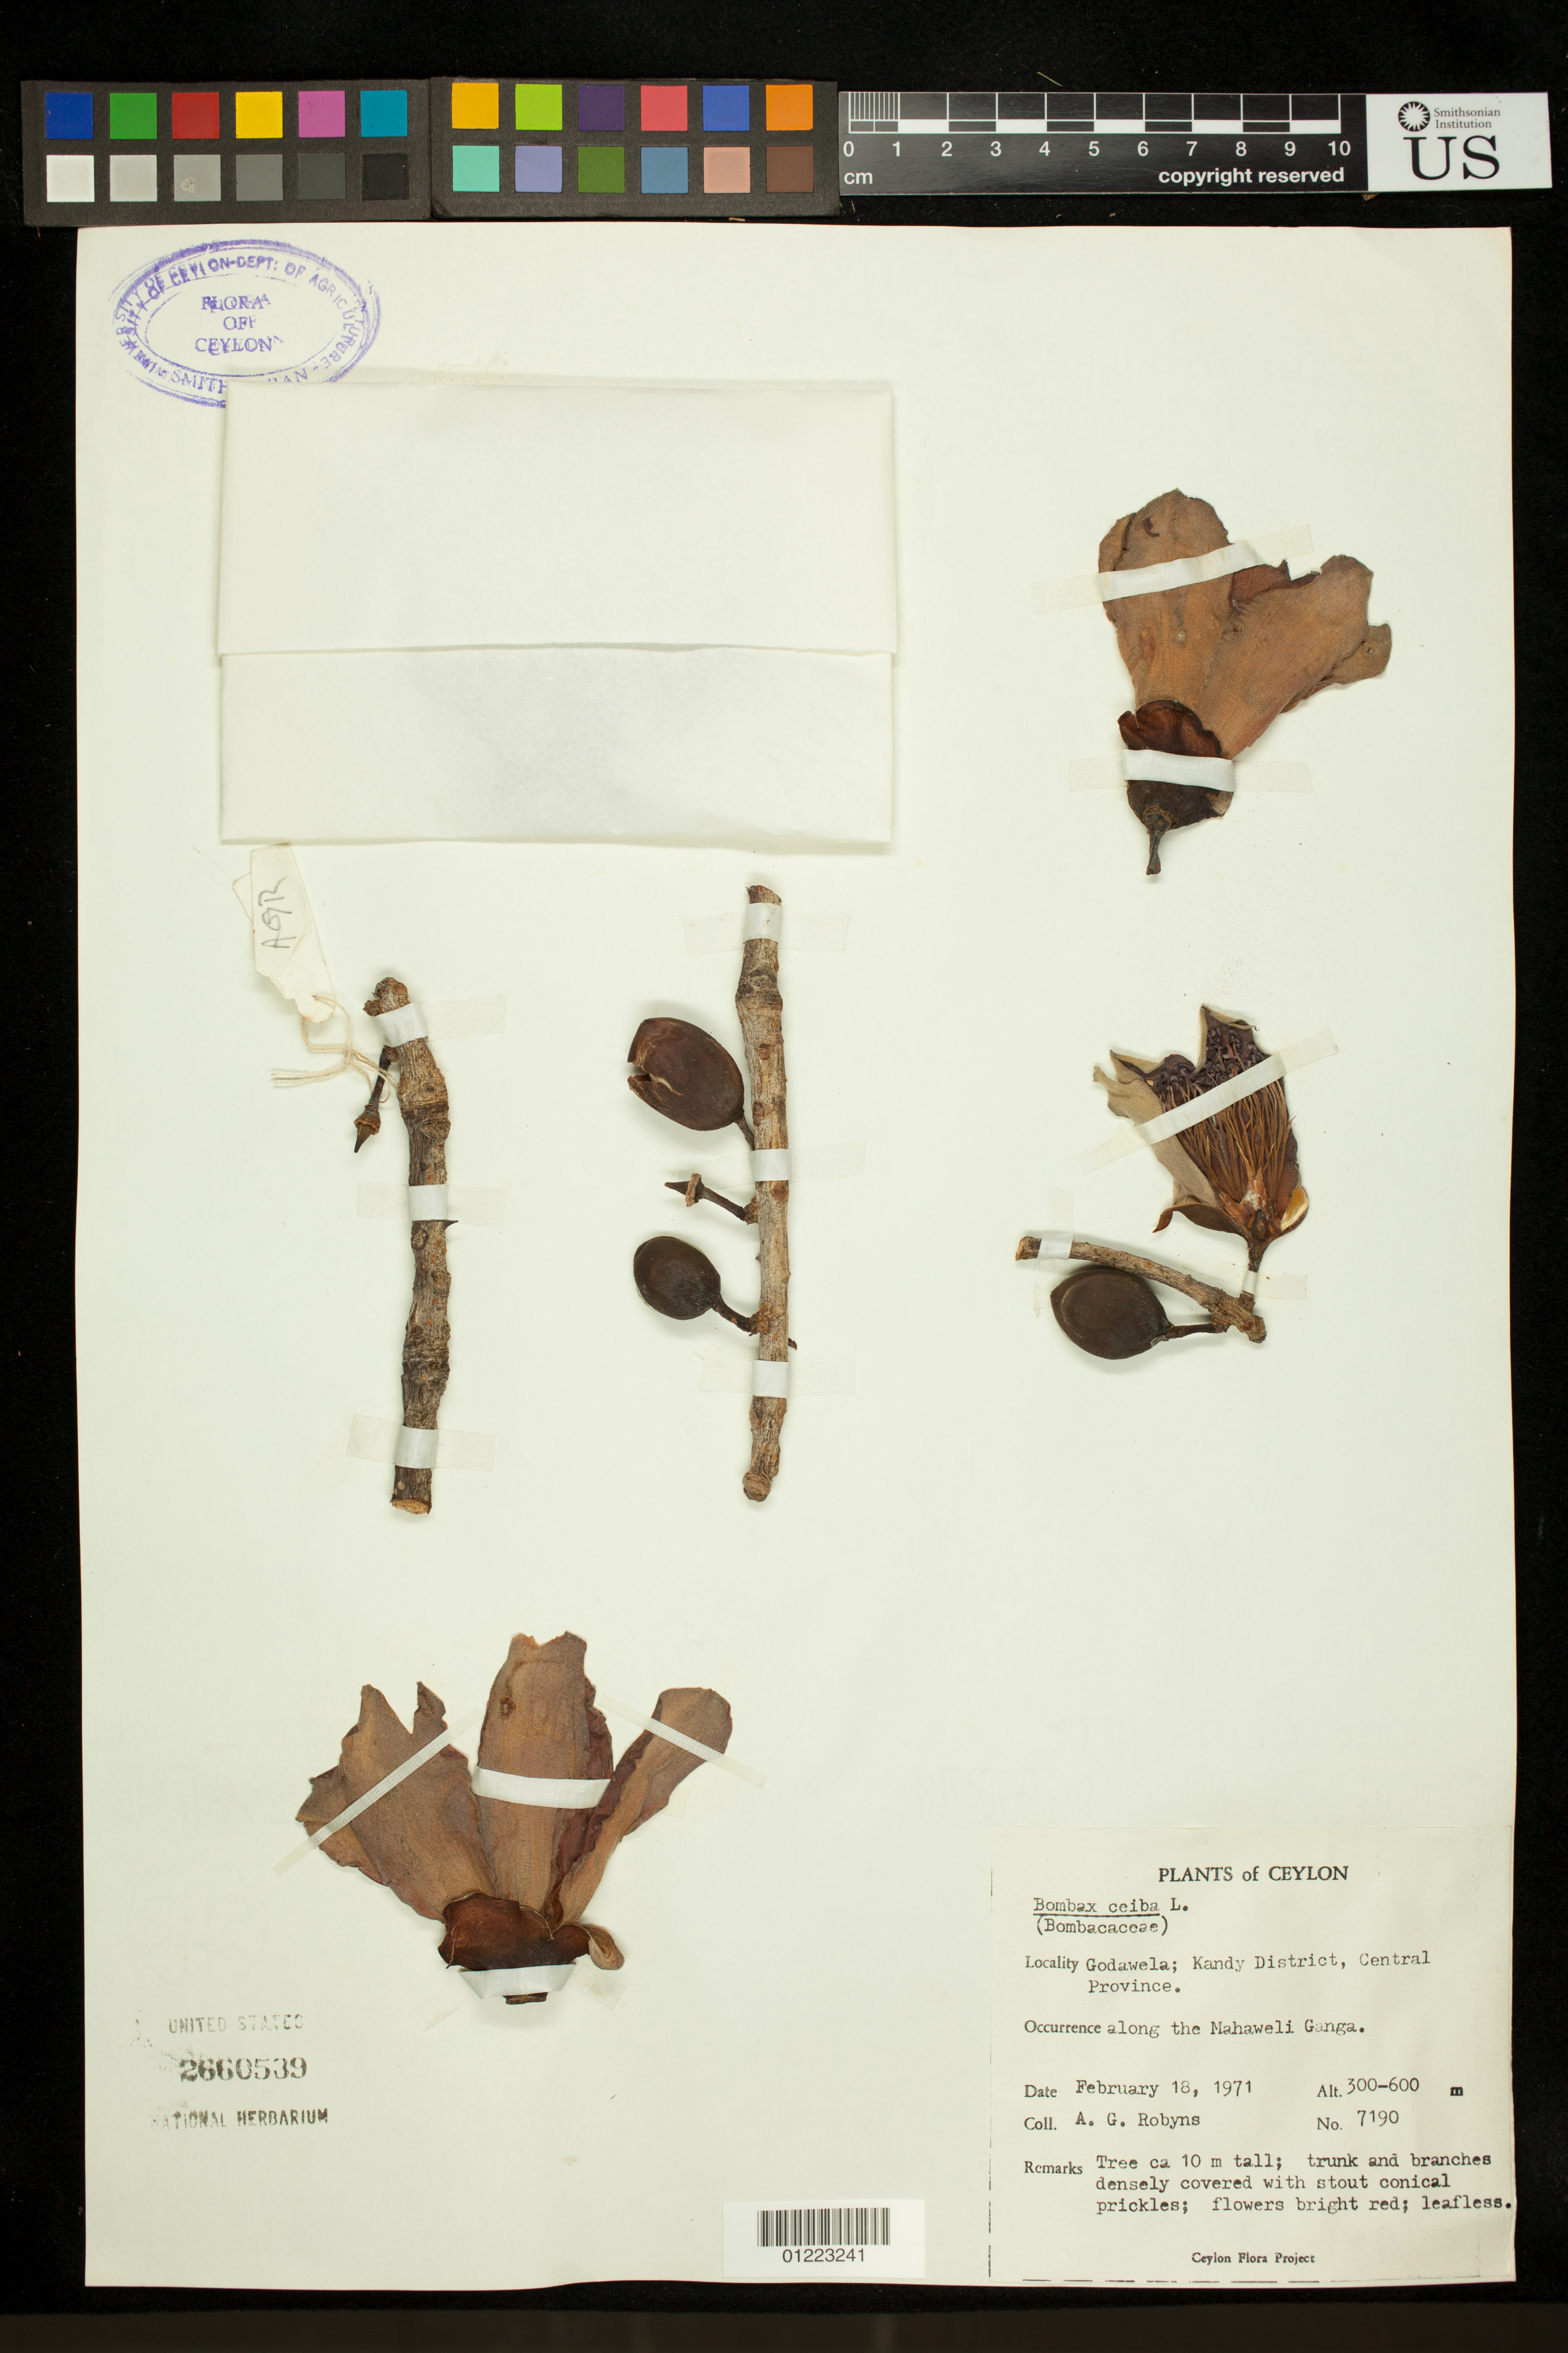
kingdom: Plantae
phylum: Tracheophyta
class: Magnoliopsida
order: Malvales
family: Malvaceae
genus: Bombax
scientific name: Bombax ceiba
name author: L.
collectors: A. G. Robyns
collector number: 7190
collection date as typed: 2/18/1971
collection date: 1971-02-18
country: Sri Lanka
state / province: Central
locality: Godawela; Kandy District. Along the Mahaweli Ganga.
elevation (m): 300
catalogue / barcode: US 2660539